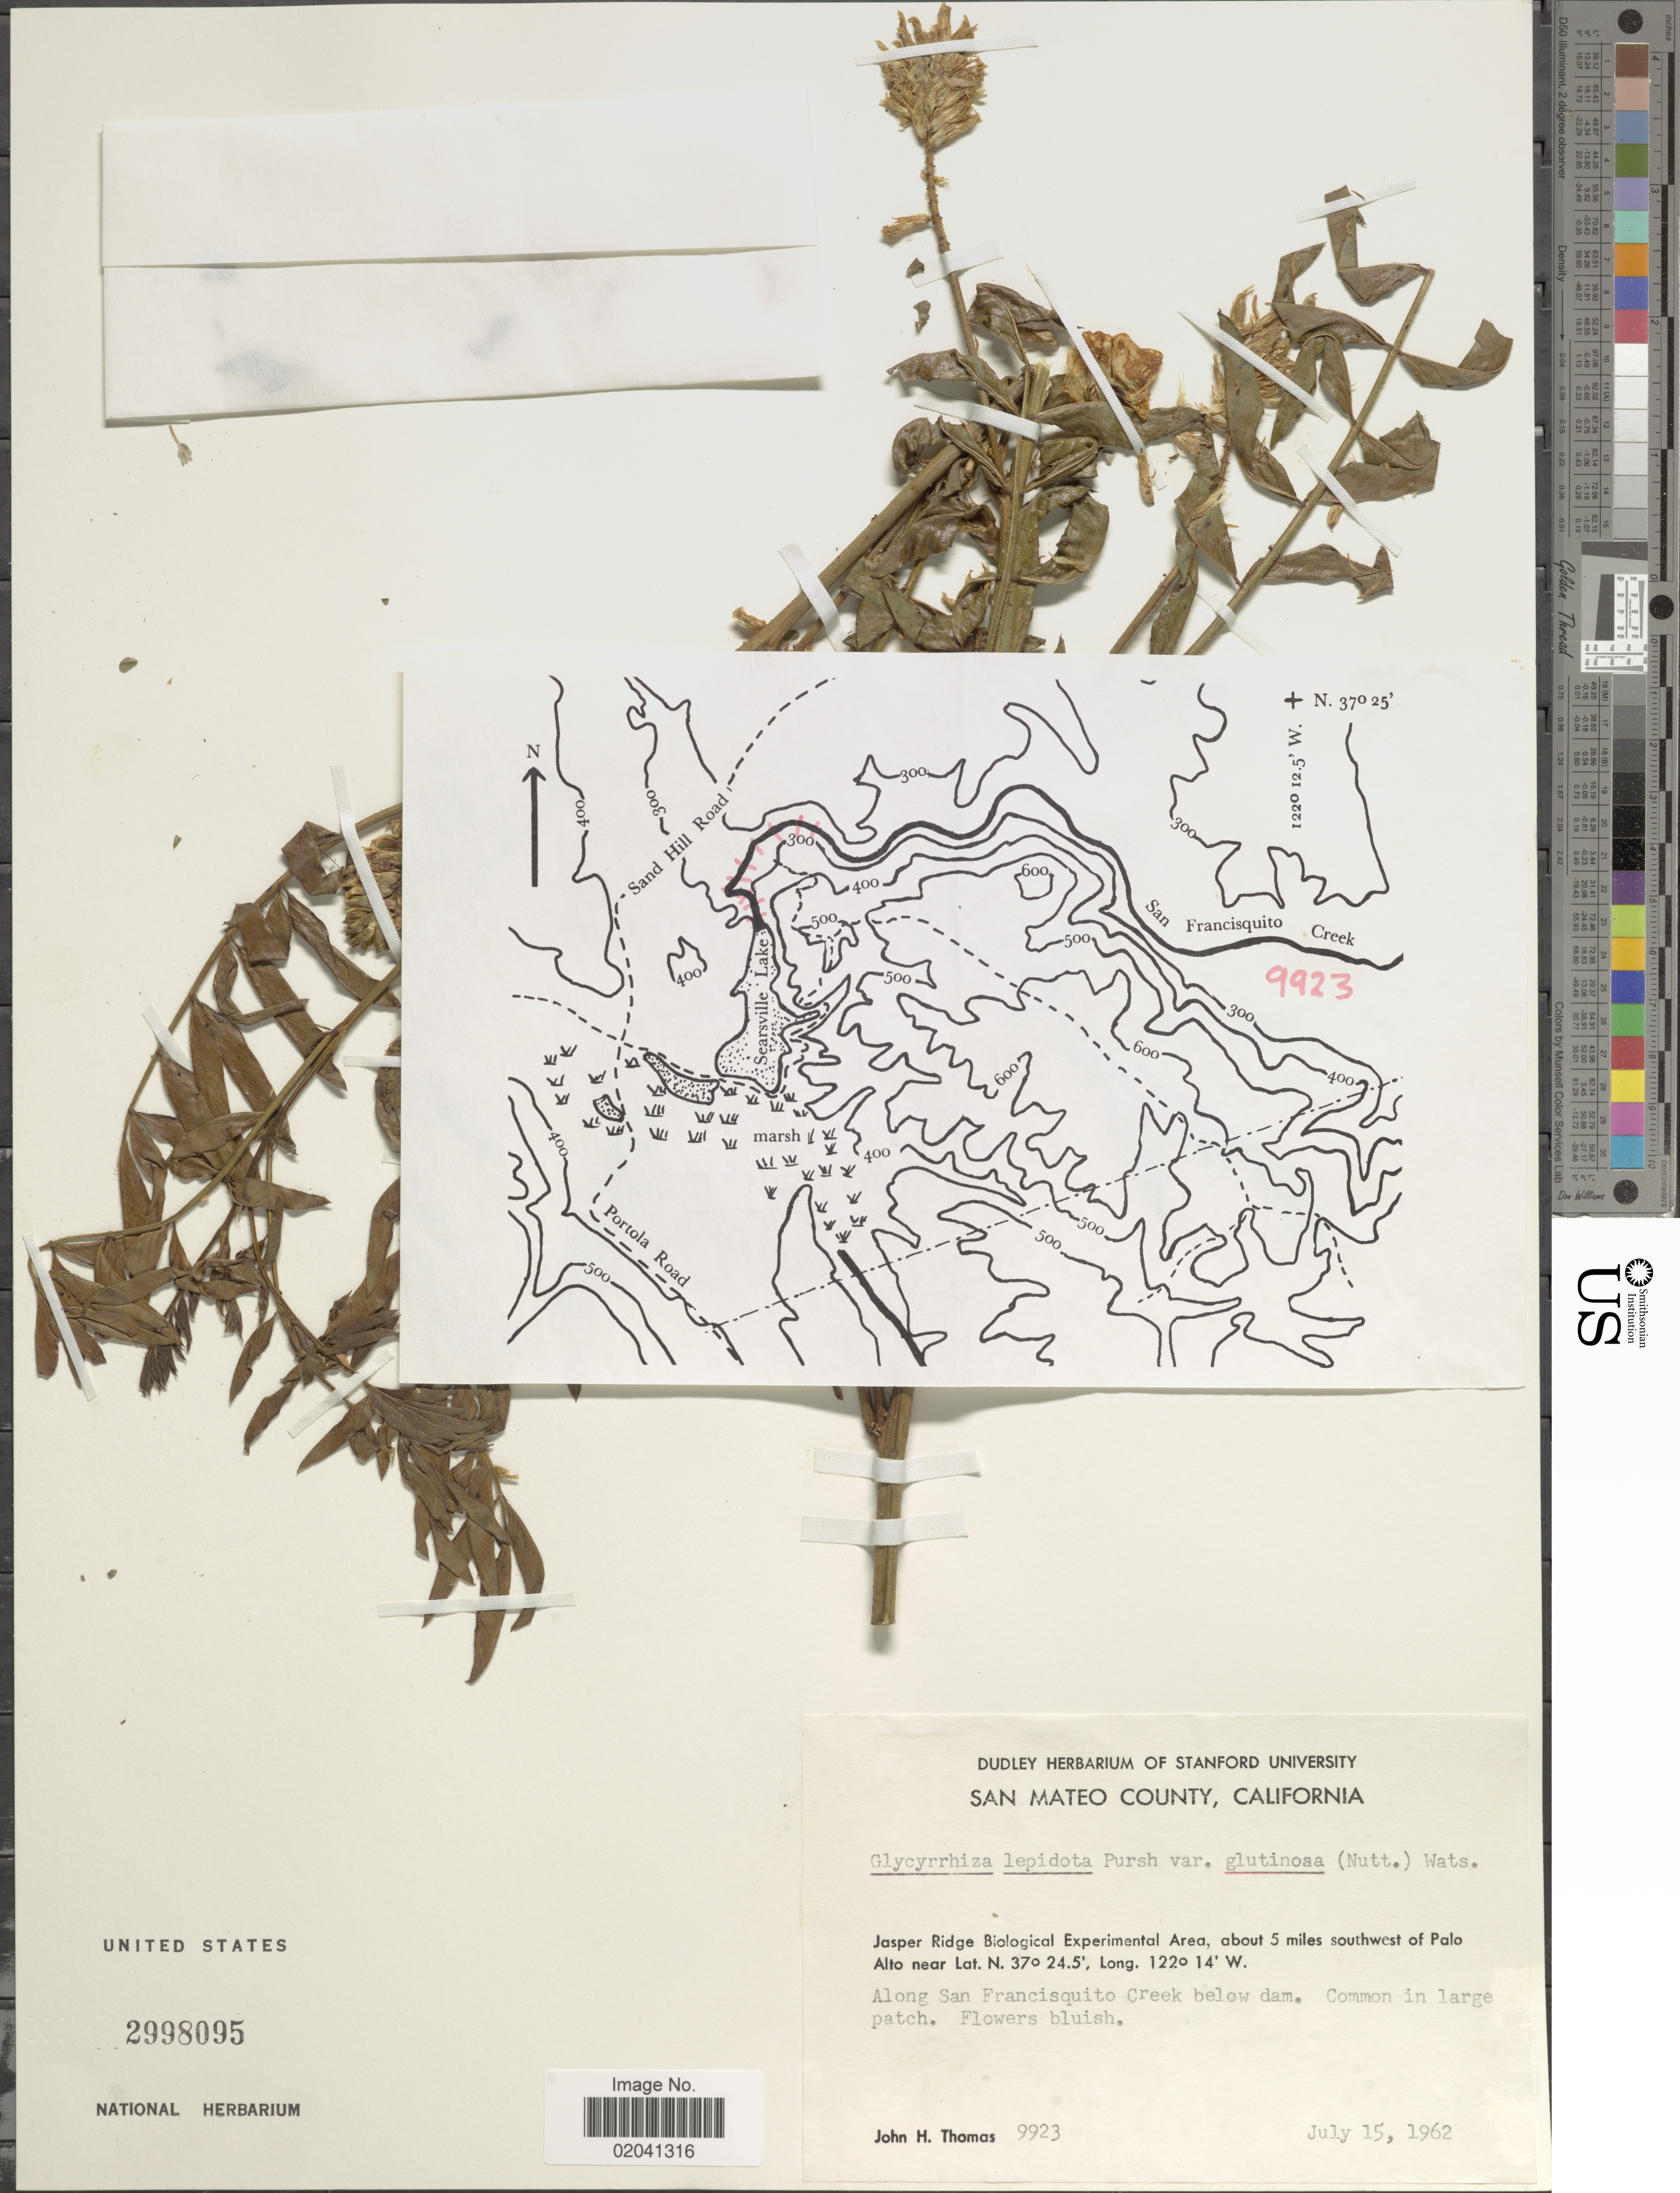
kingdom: Plantae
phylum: Tracheophyta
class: Magnoliopsida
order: Fabales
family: Fabaceae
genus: Glycyrrhiza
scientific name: Glycyrrhiza lepidota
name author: Pursh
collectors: J. H. Thomas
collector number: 9923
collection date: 1962-07-15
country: United States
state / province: California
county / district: San Mateo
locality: San Mateo County. Jasper Ridge Biological Experimental Area, about 5 miles southwest of Palo Alto. Along San Francisquito Creek below dam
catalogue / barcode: US 2998095